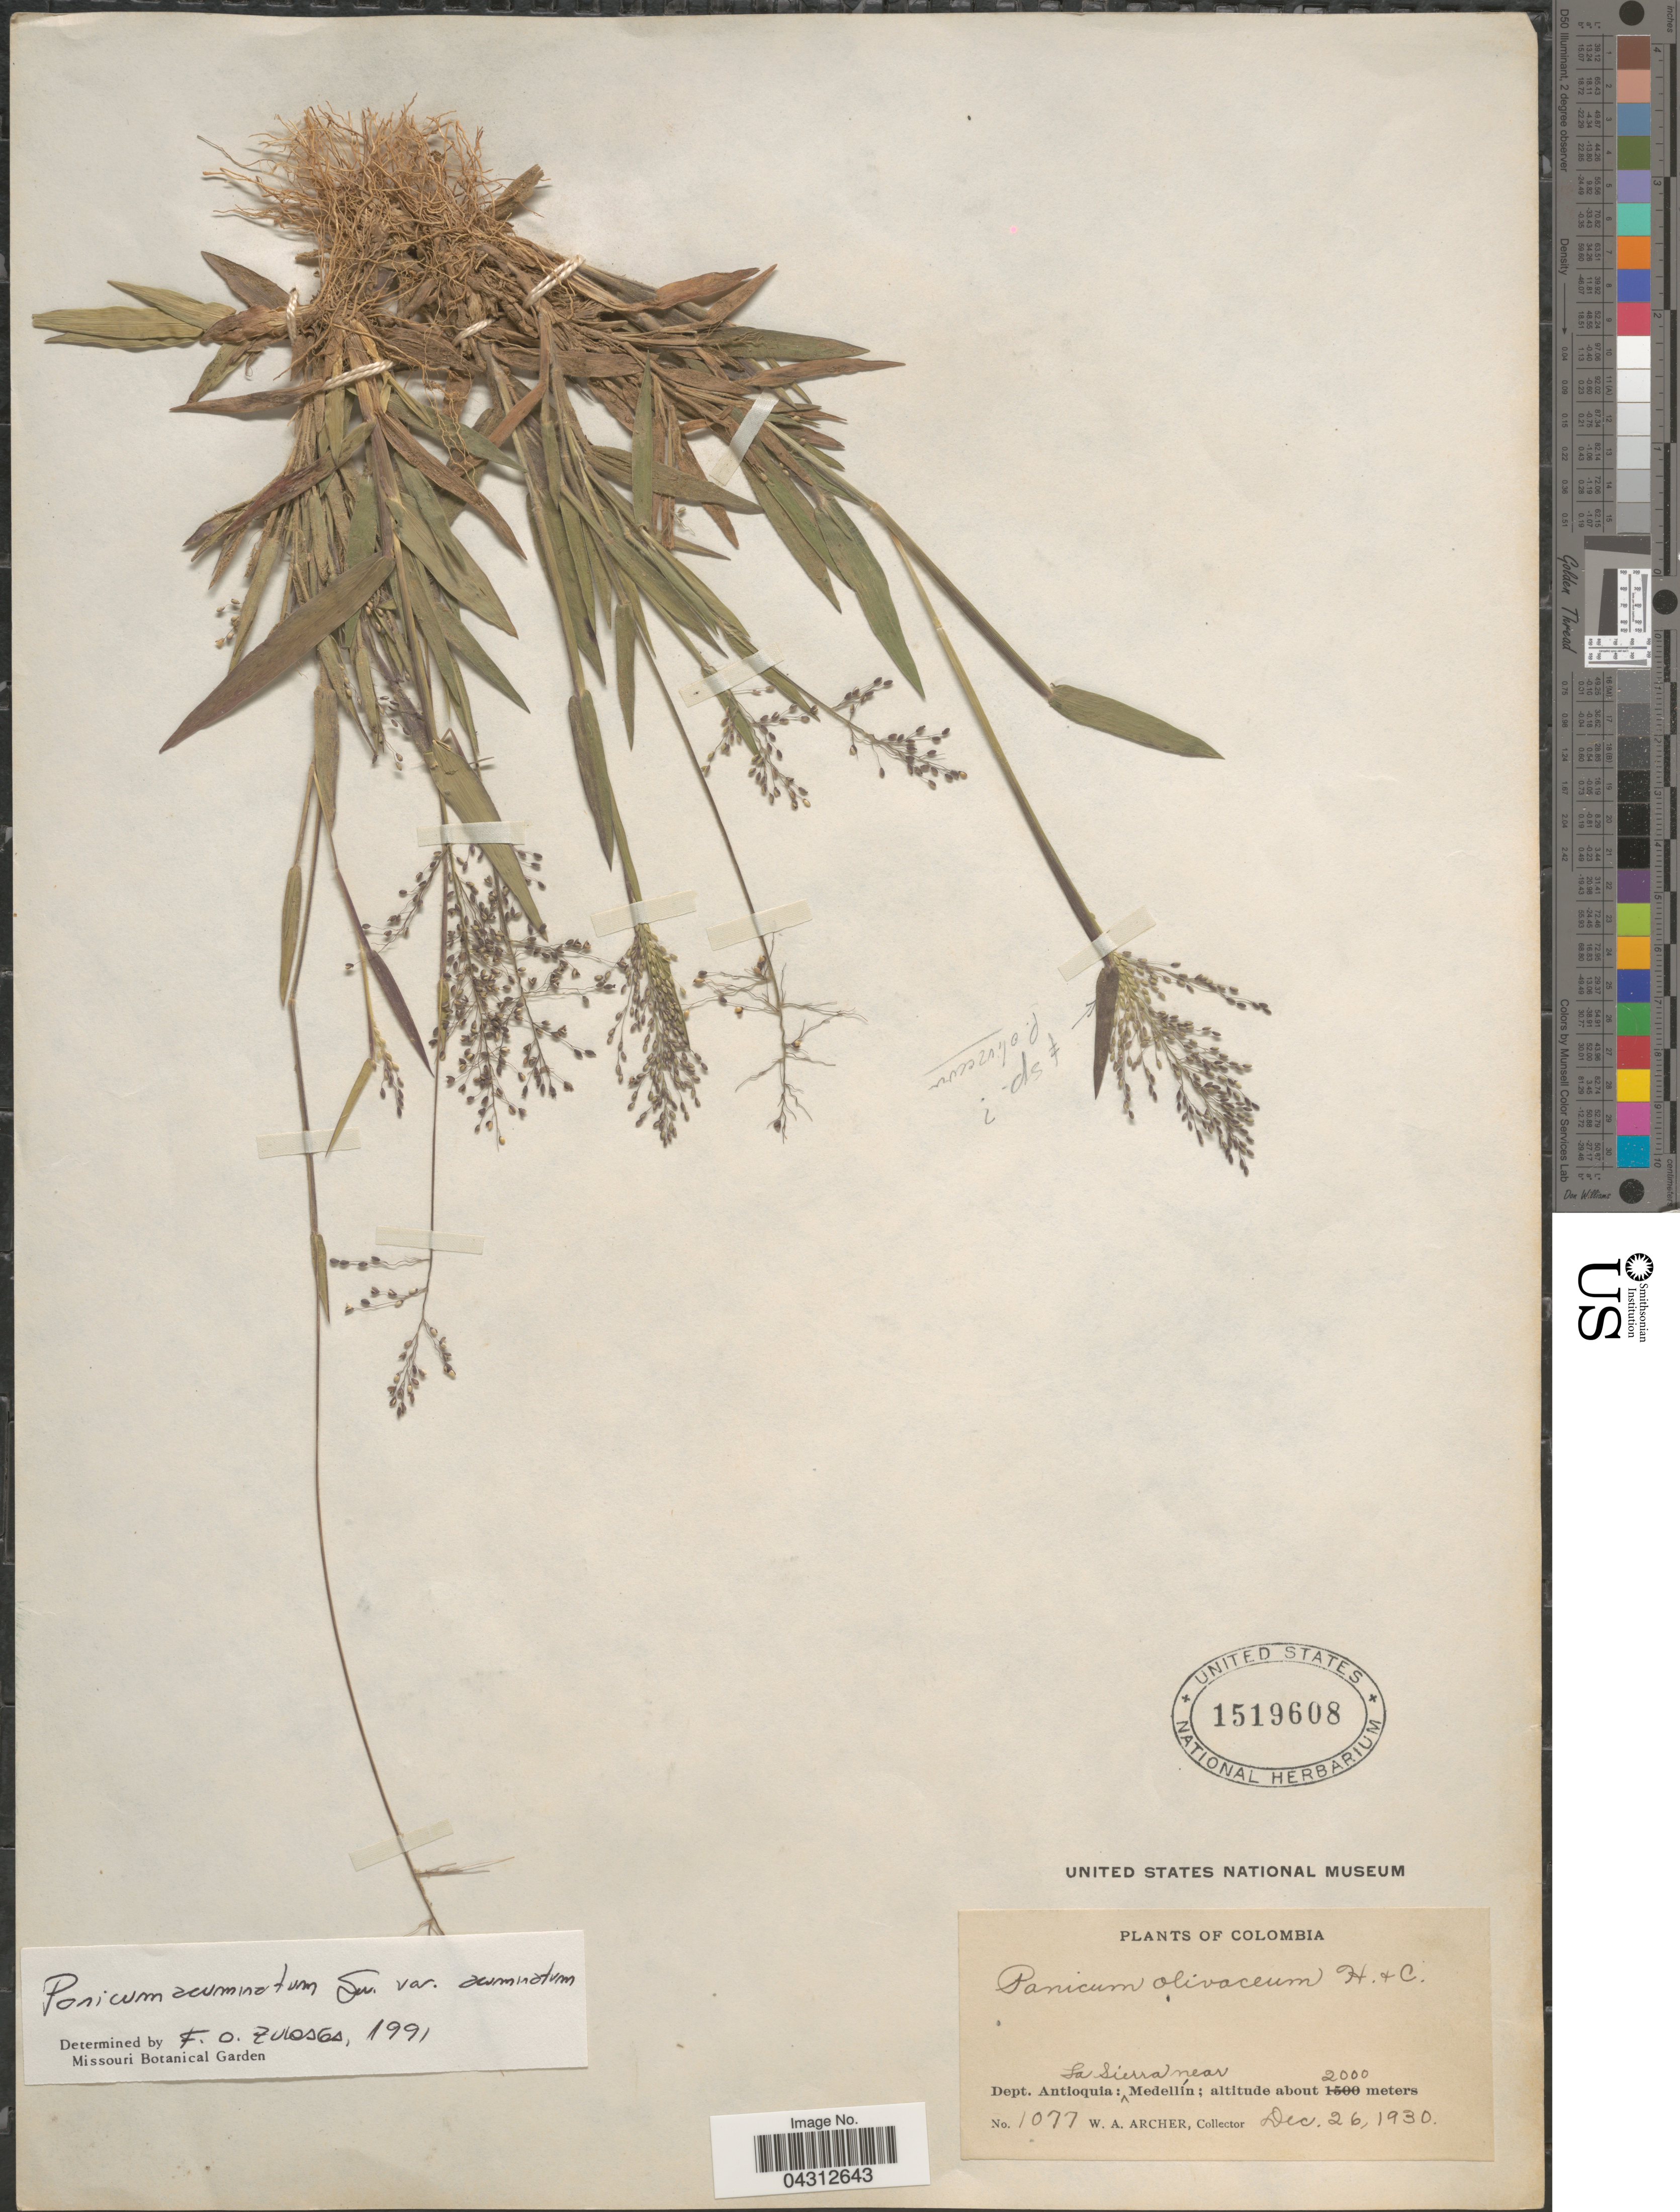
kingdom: Plantae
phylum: Tracheophyta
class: Liliopsida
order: Poales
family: Poaceae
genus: Panicum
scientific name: Panicum acuminatum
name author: Sw.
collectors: W. Archer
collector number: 1077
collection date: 1930-12-26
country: Colombia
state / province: Antioquia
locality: Dept. Antioquia: La Sierra near Medellín.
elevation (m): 2000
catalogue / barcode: US 1519608